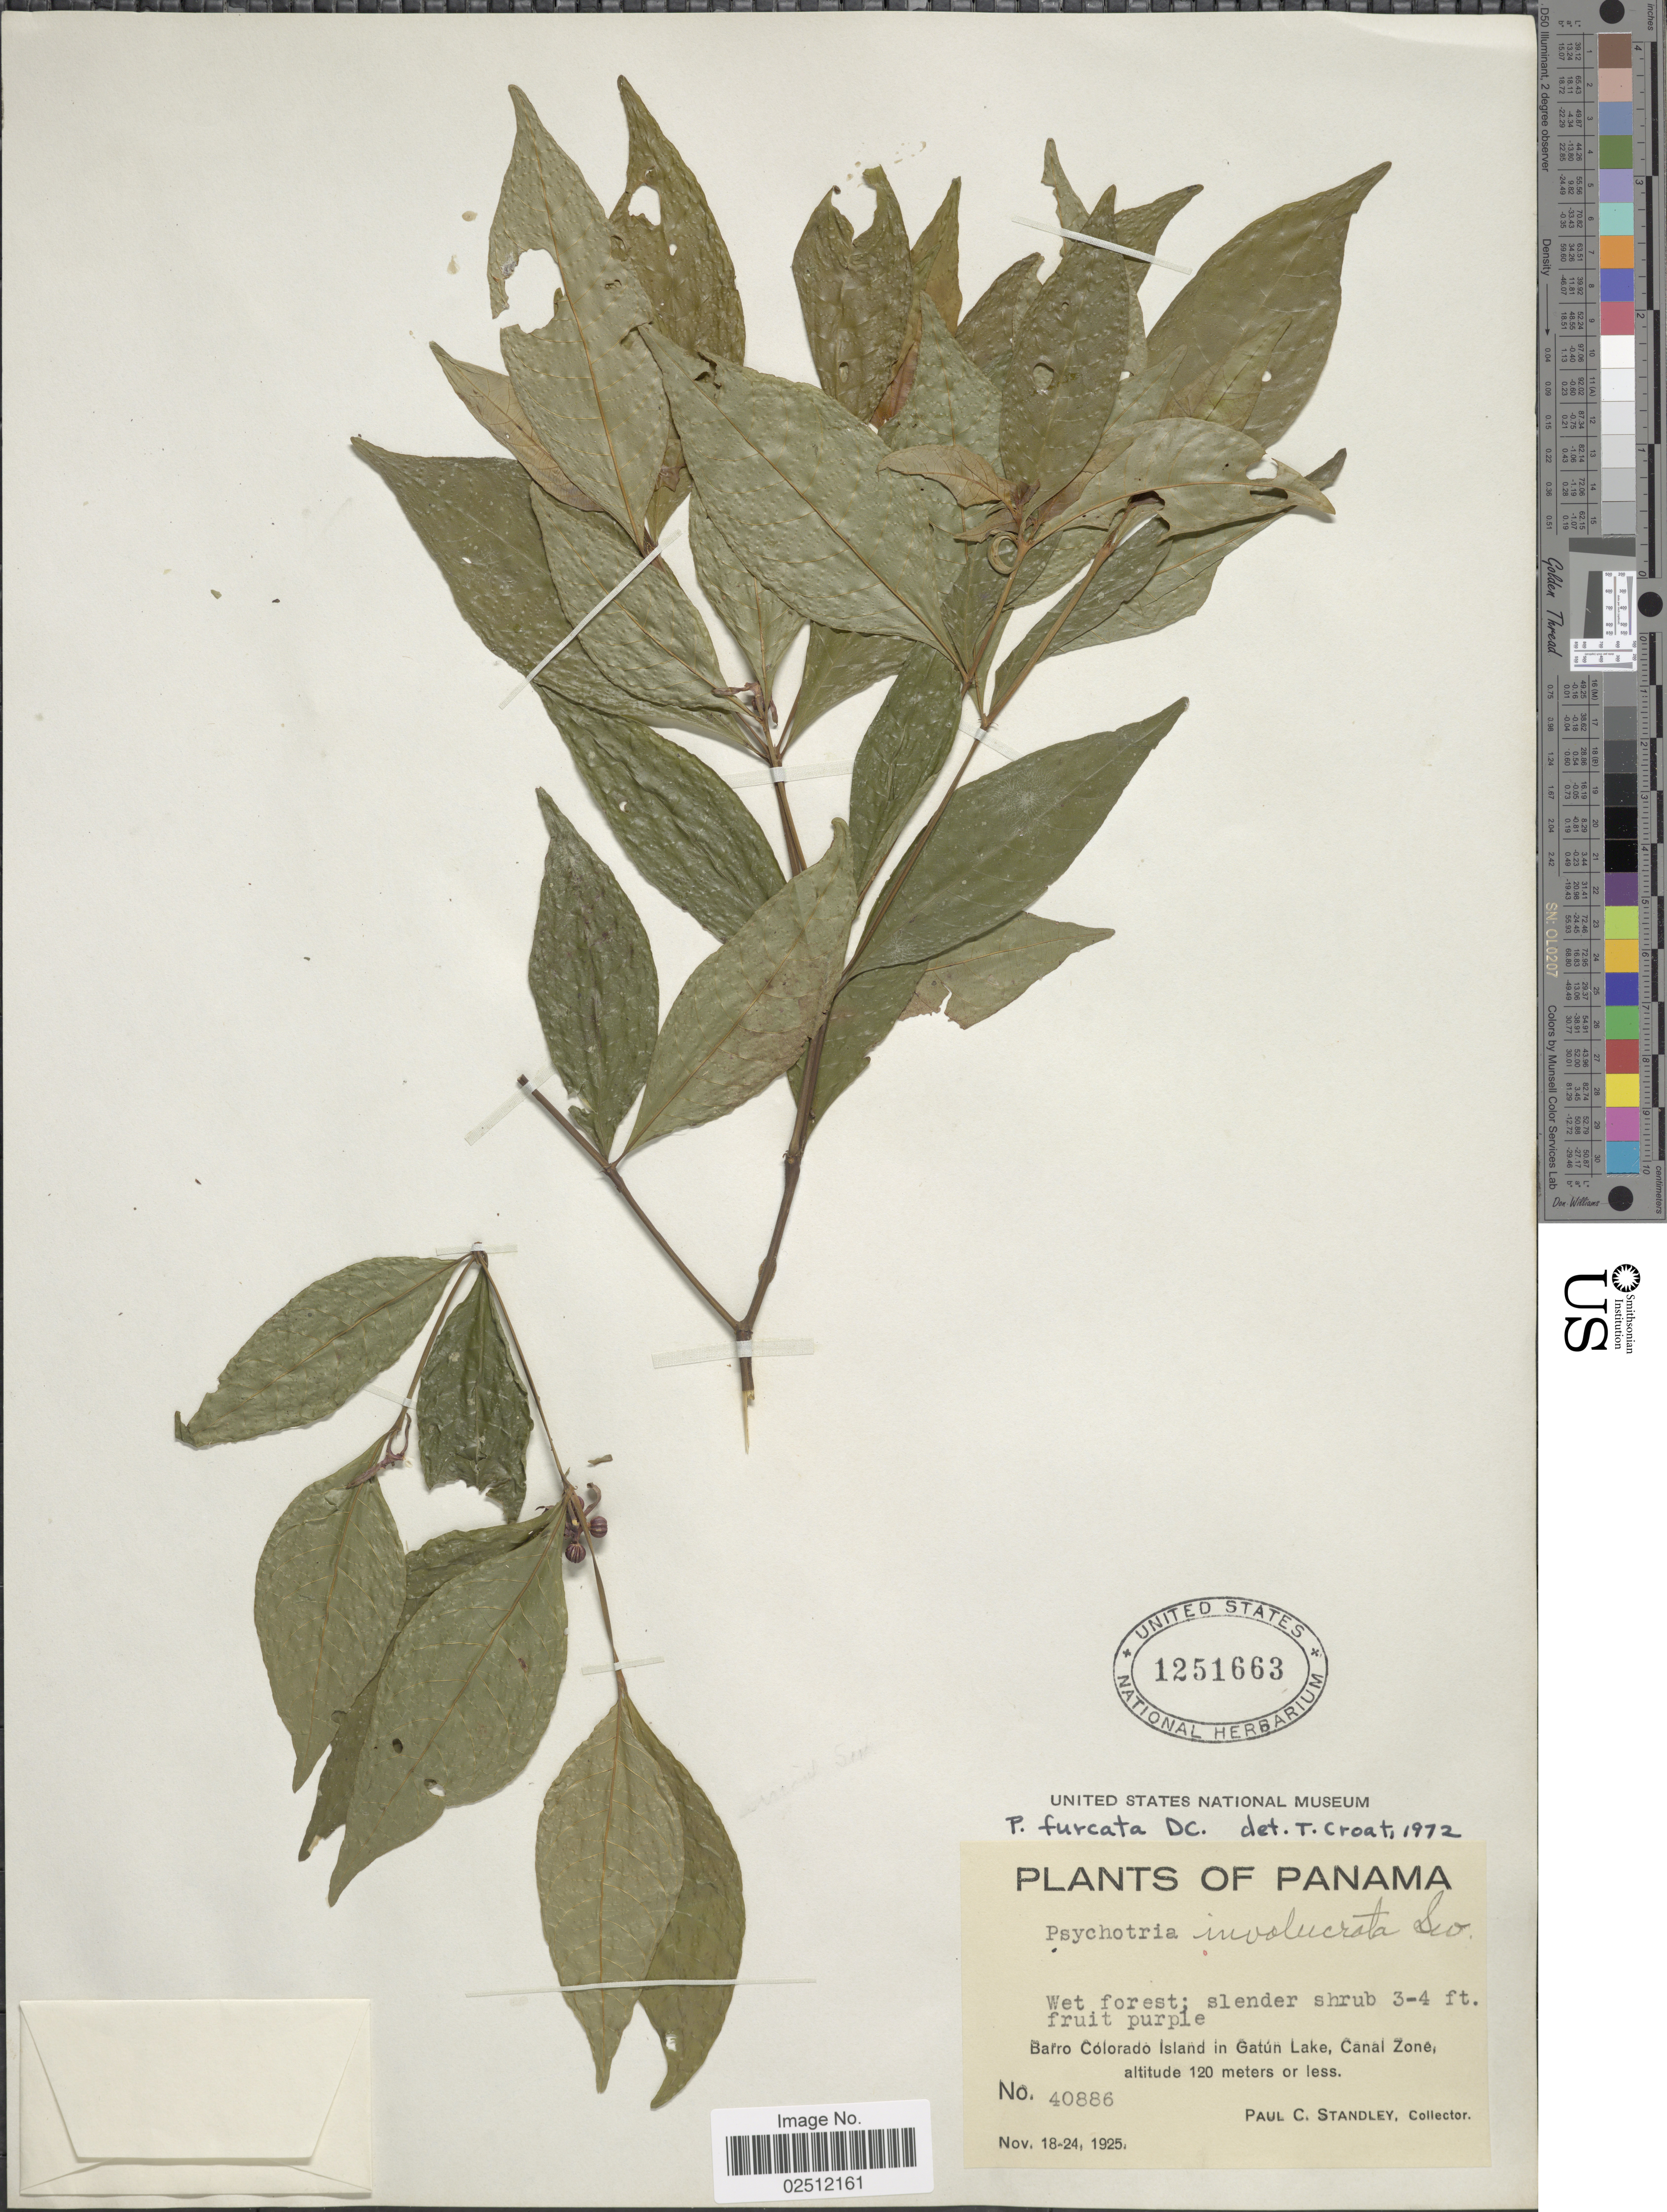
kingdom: Plantae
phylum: Tracheophyta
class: Magnoliopsida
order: Gentianales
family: Rubiaceae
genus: Psychotria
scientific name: Psychotria furcata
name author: DC.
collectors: P. C. Standley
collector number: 40886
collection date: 1925-11-18/1925-11-24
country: Panama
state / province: Panamá Oeste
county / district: Canal Zone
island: Barro Colorado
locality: Wet forest; Barro Colorado Island in Gatún Lake, Canal Zone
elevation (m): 0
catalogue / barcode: US 1251663